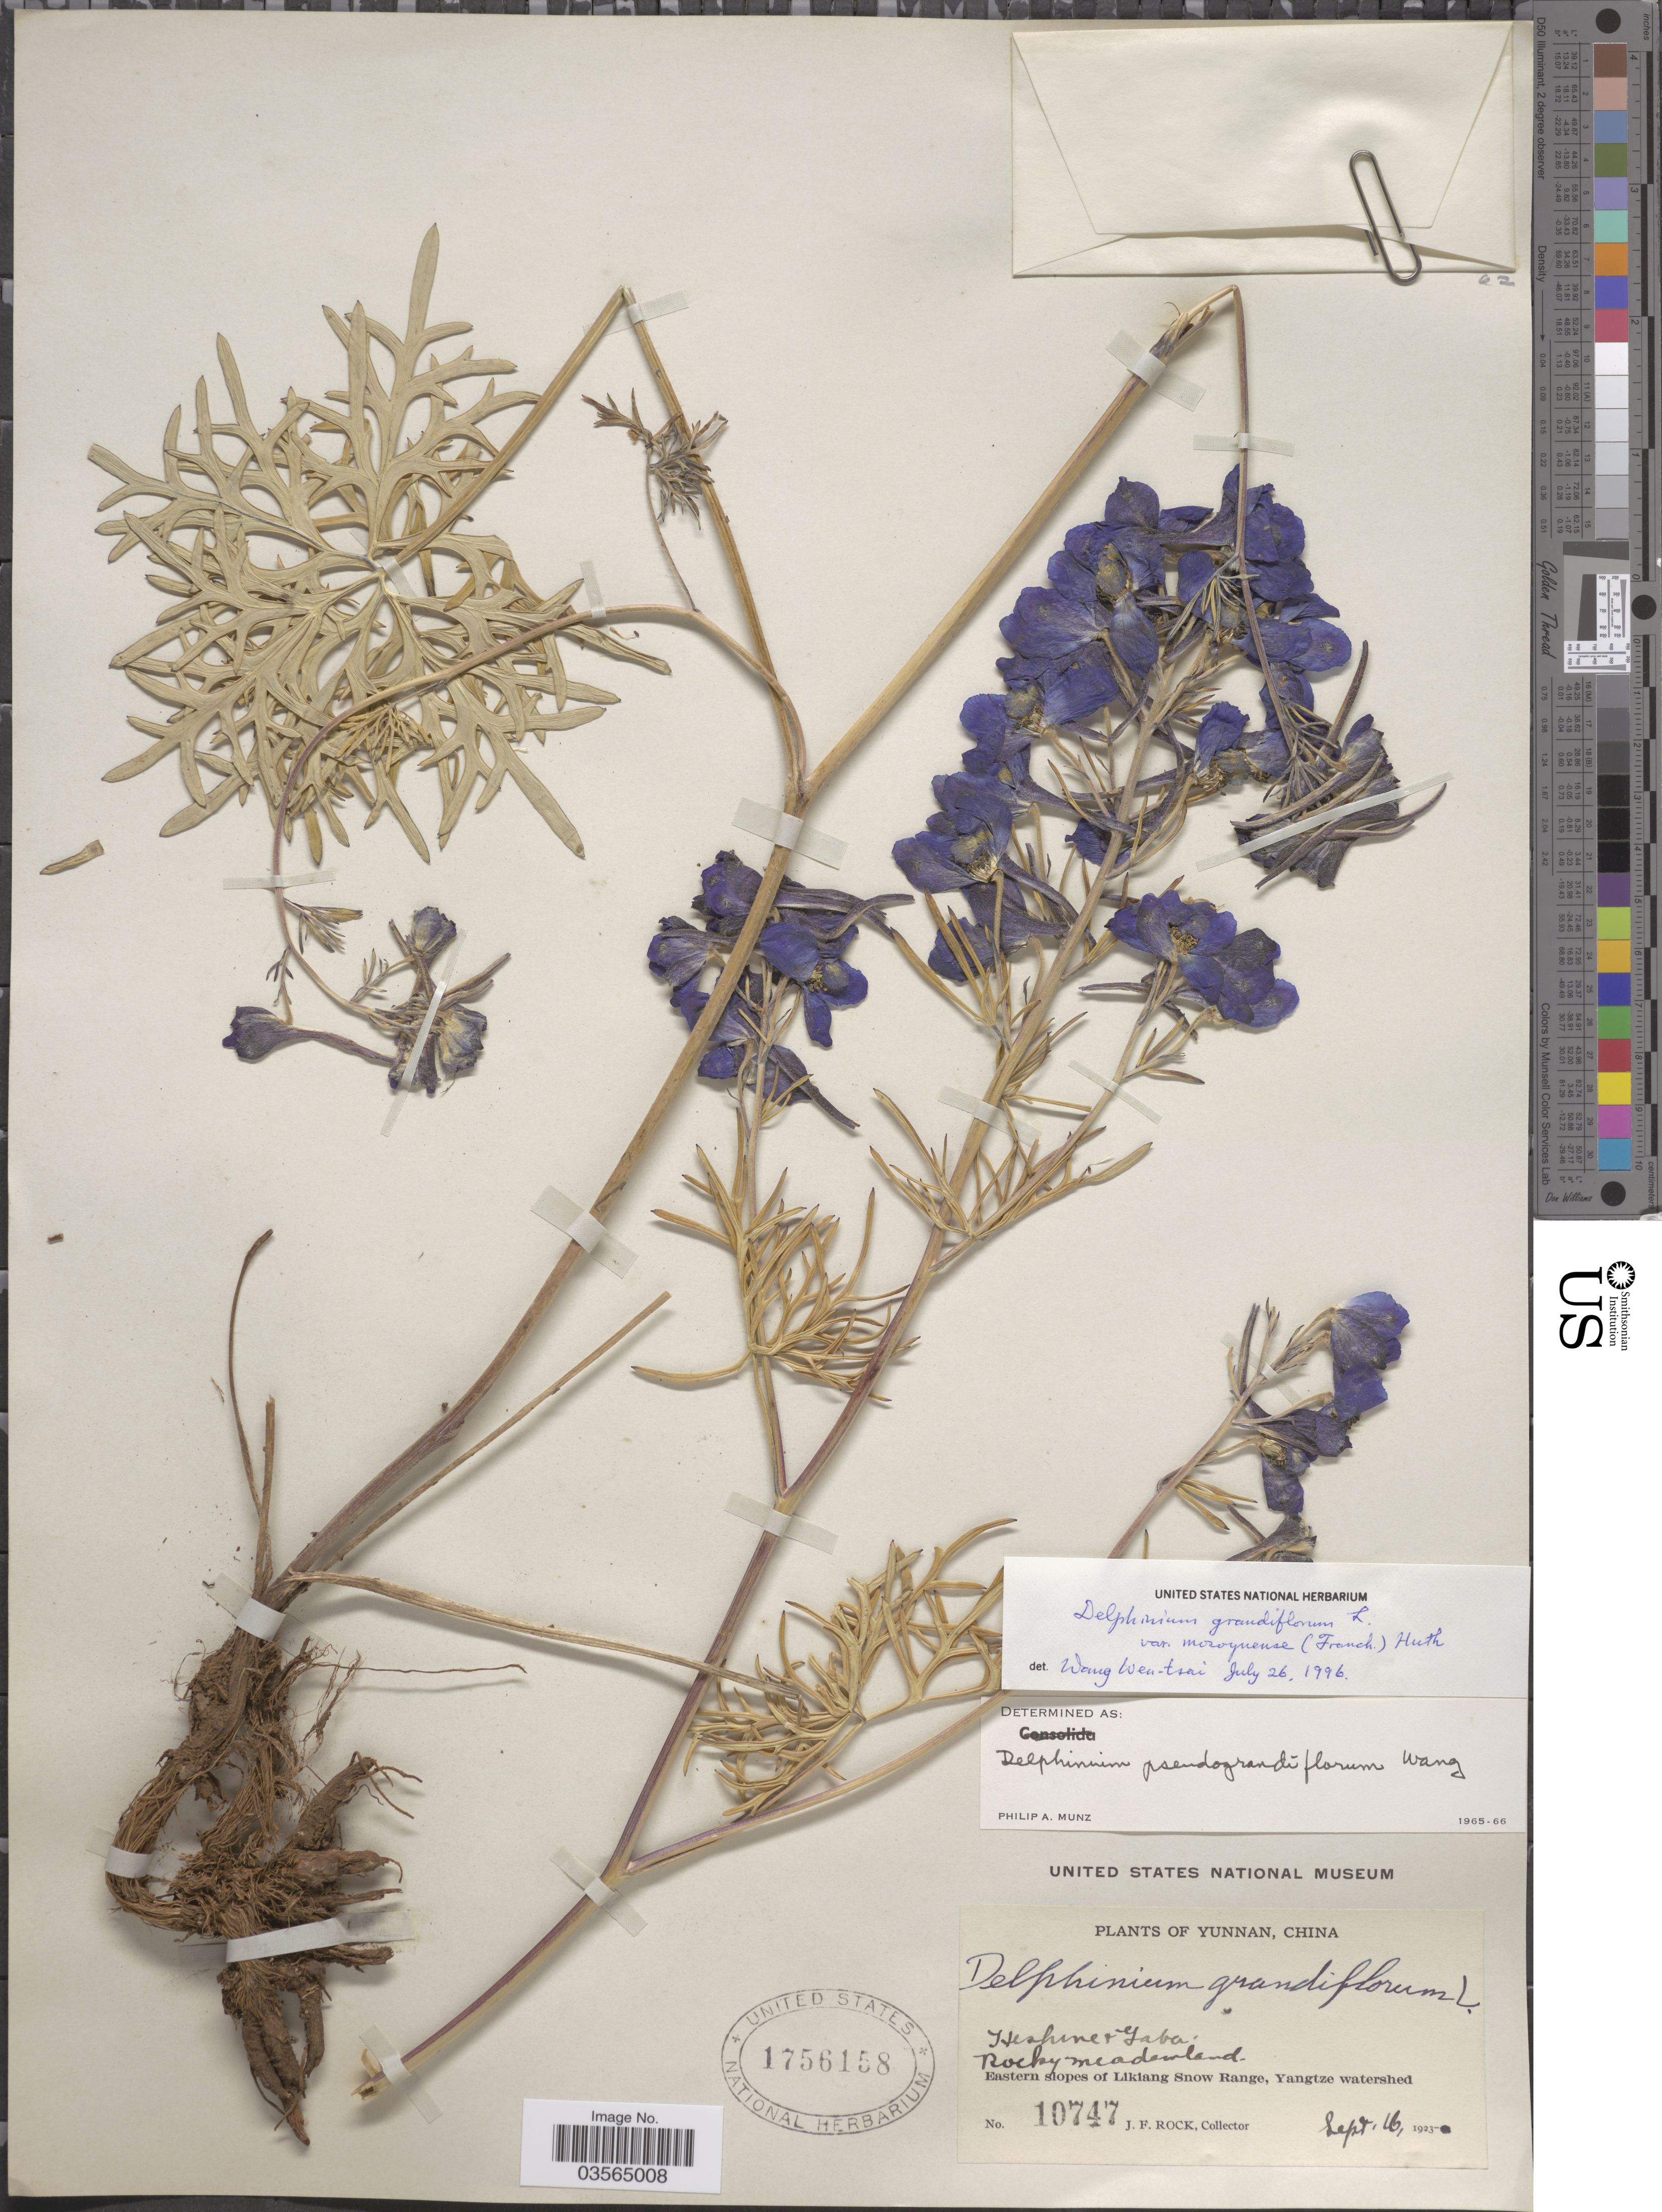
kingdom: Plantae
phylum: Tracheophyta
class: Magnoliopsida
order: Ranunculales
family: Ranunculaceae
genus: Delphinium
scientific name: Delphinium grandiflorum var. mosoynense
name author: (Franch.) Huth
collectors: J. Rock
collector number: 10747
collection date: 1923-09-16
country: China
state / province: Yunnan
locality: Heshwe & Yaba. Rocky meadowland. Eastern slopes of Likiang Snow Range, Yangtze watershed.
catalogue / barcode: US 1756158